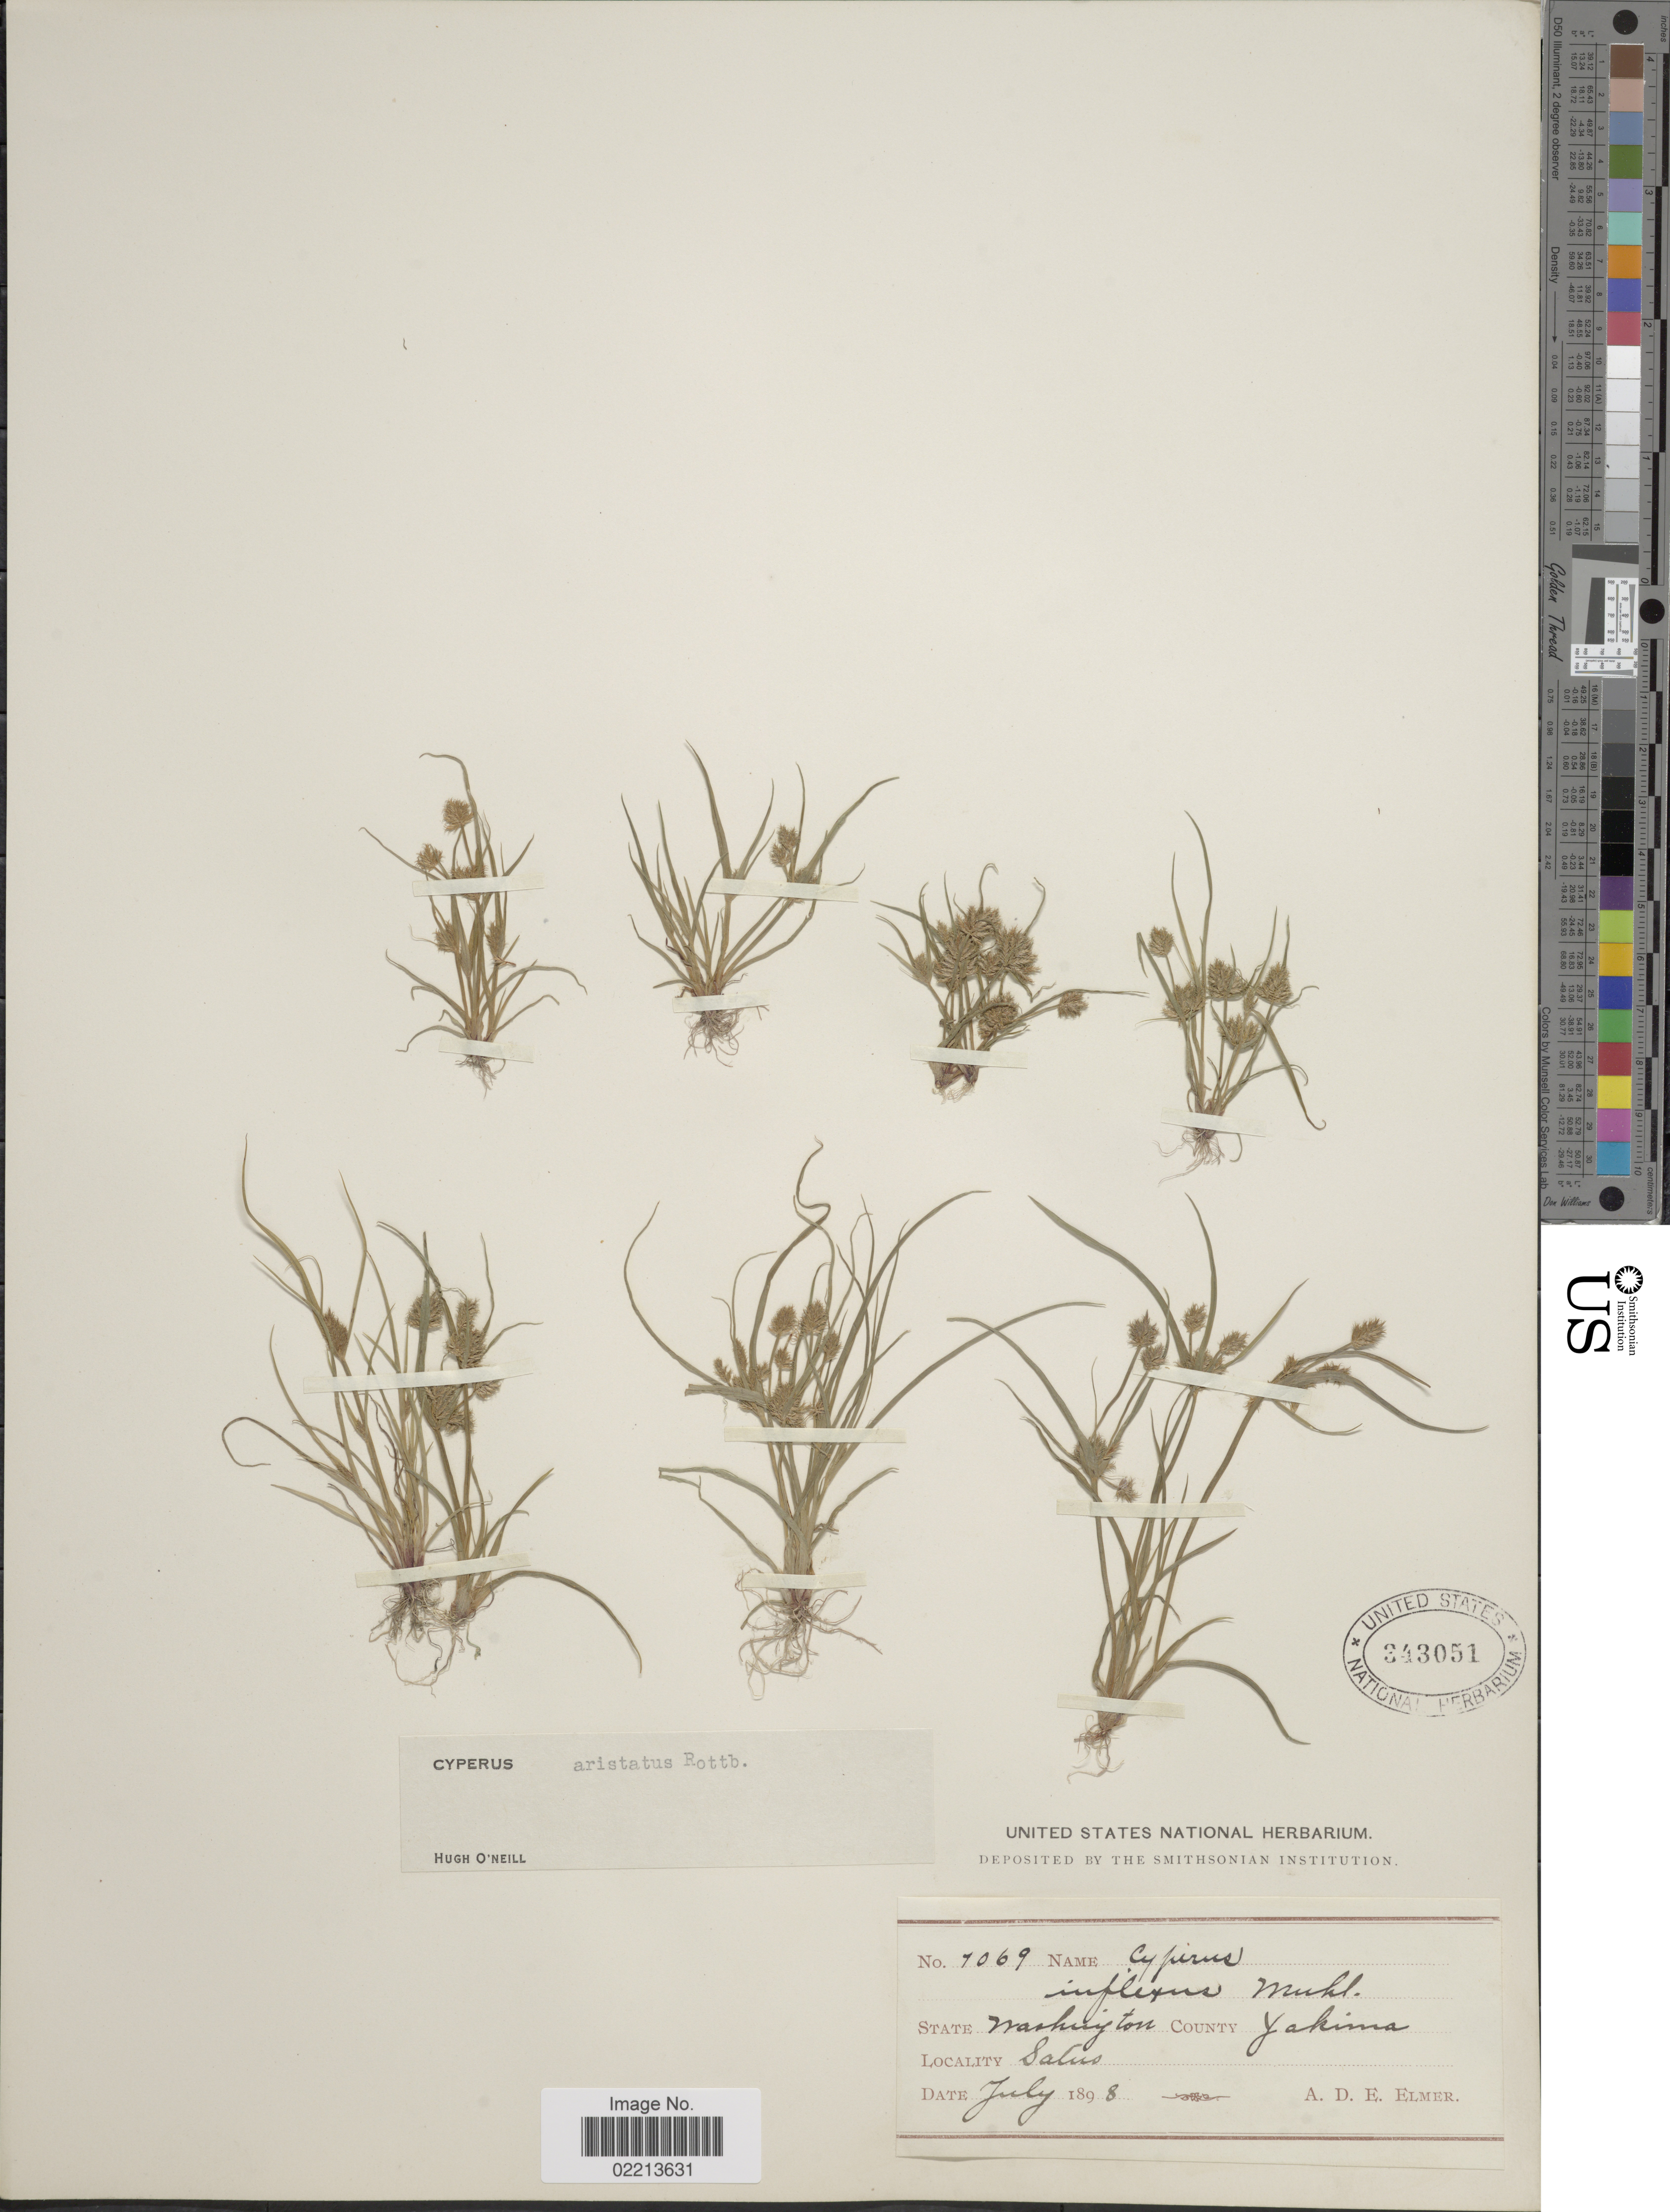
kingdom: Plantae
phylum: Tracheophyta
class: Liliopsida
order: Poales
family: Cyperaceae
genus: Cyperus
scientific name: Cyperus squarrosus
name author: L.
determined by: Strong, Mark T., (BOT), Smithsonian Institution - National Museum of Natural History (UNITED STATES)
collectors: A. D. E. Elmer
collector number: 1069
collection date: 1898-07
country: United States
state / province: Washington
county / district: Yakima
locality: County Yakima, Salus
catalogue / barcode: US 343051